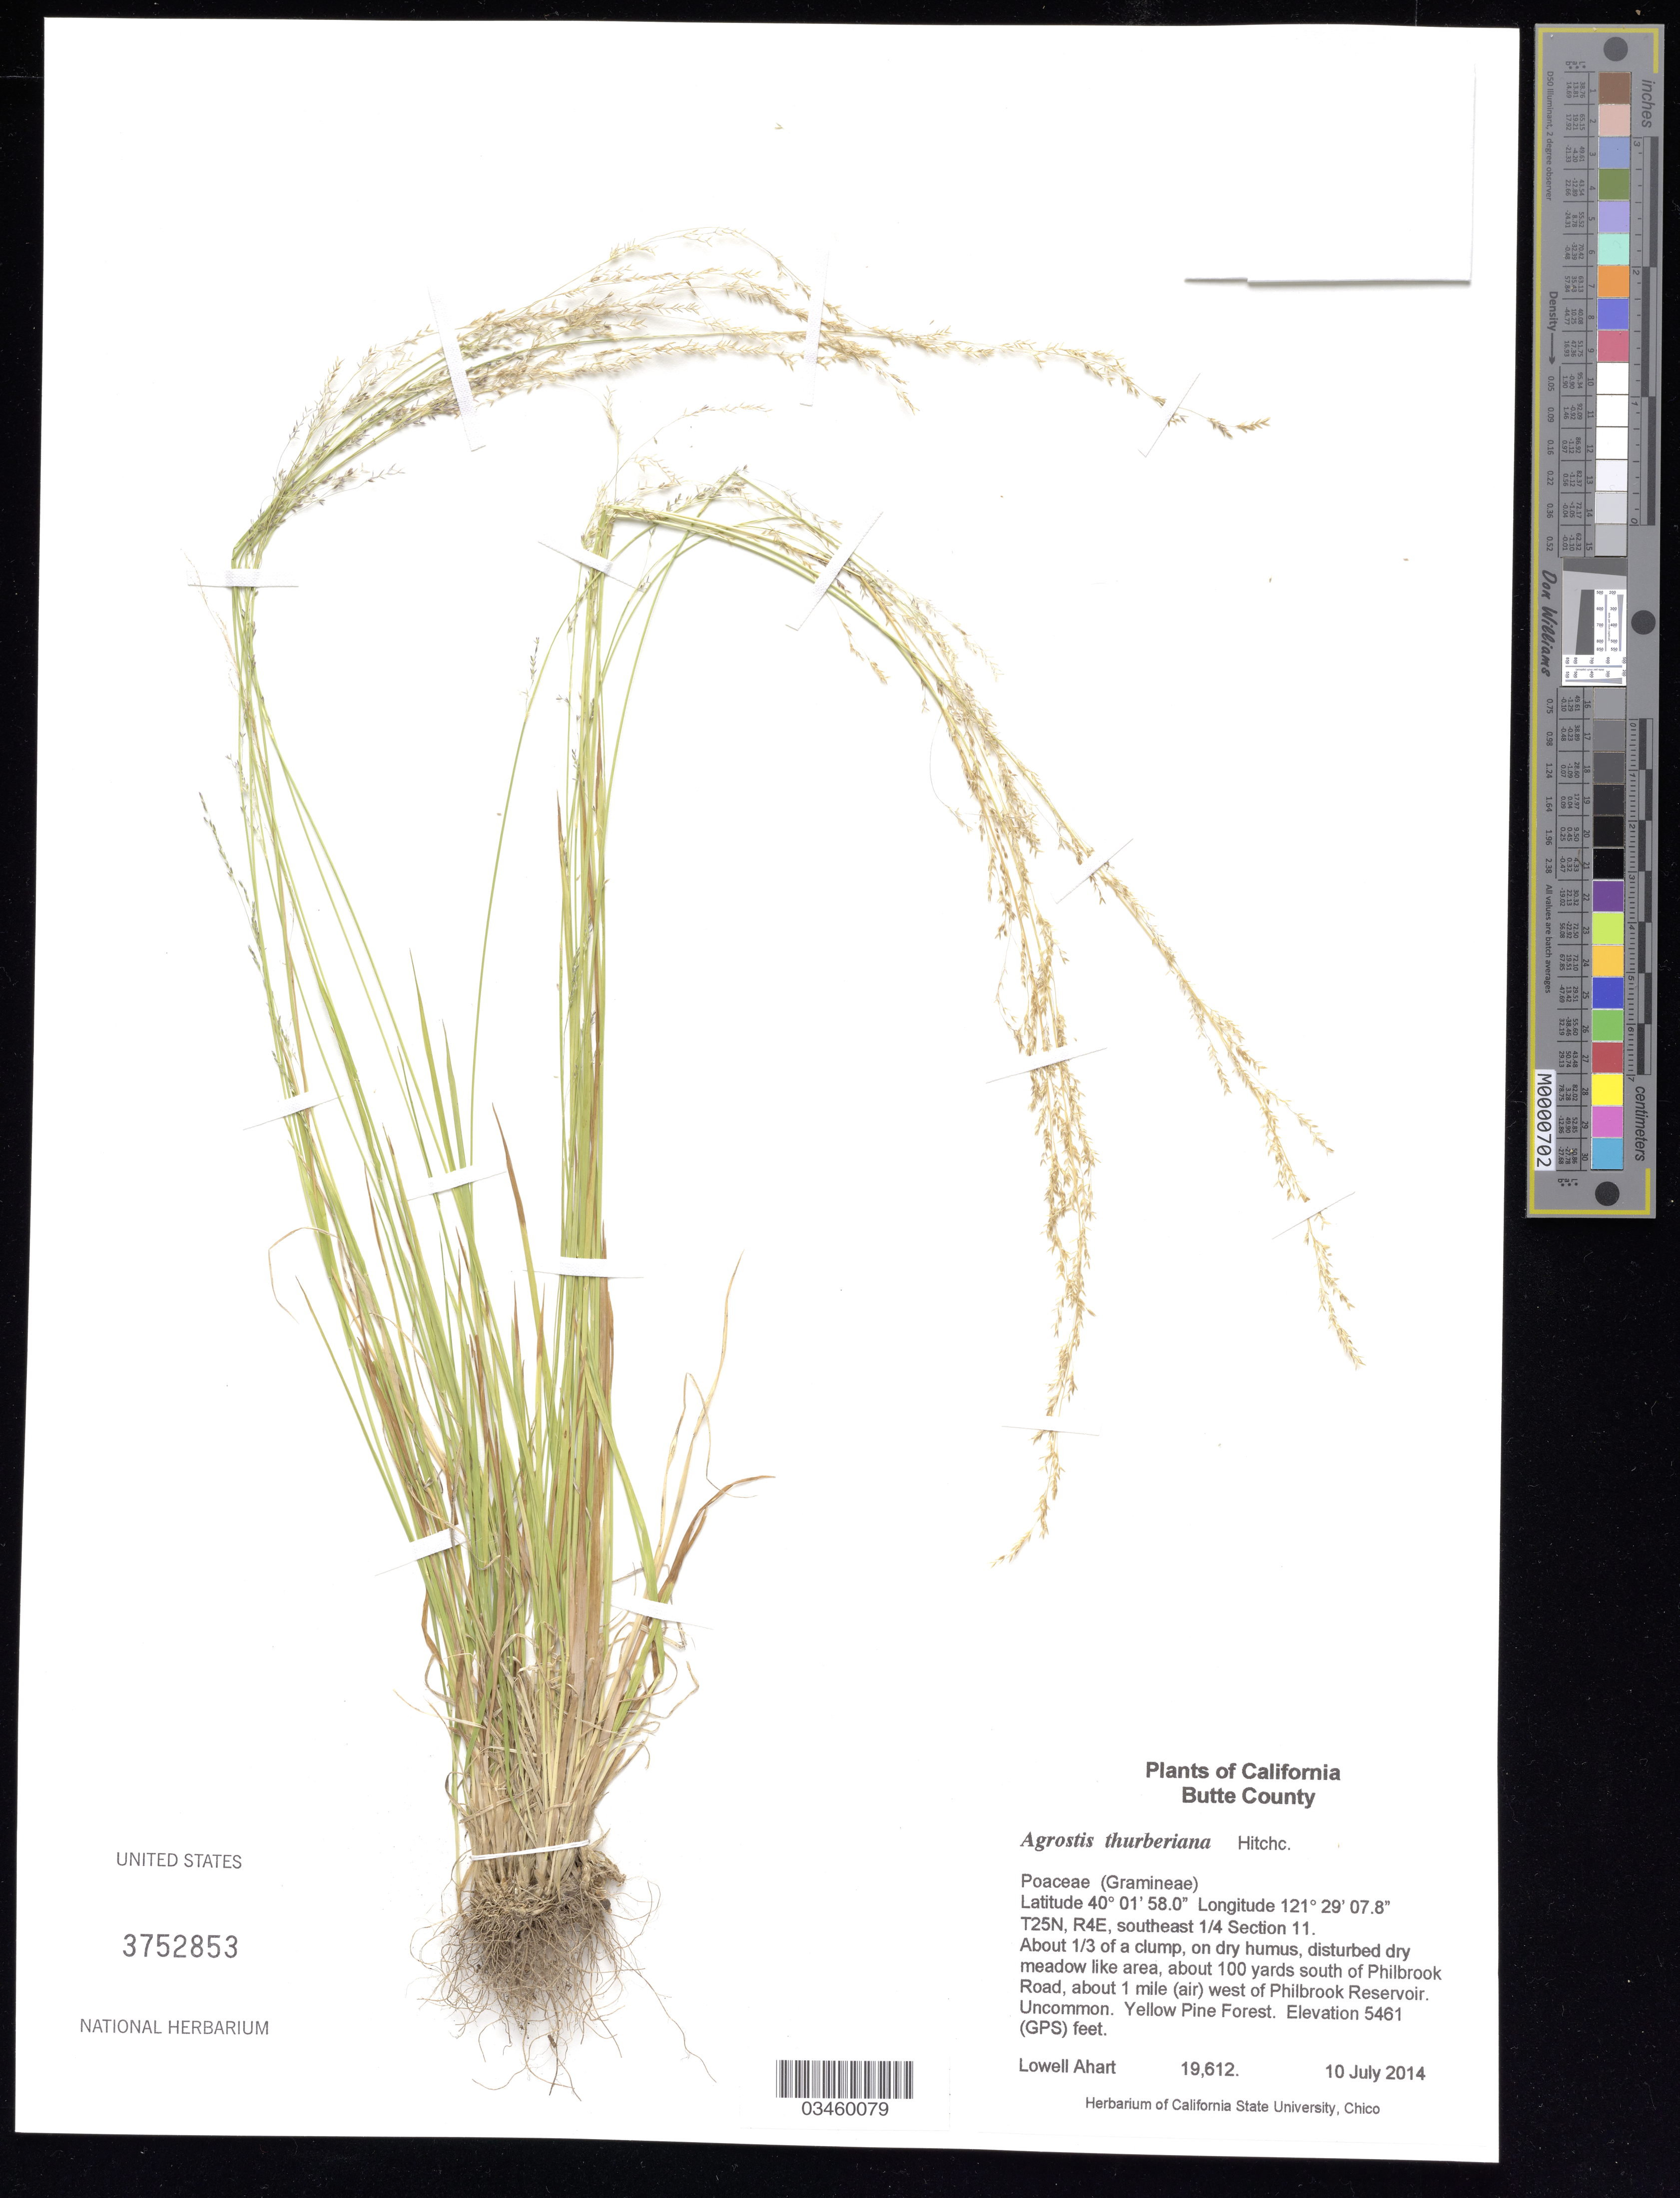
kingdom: Plantae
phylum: Tracheophyta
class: Liliopsida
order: Poales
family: Poaceae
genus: Agrostis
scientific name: Agrostis thurberiana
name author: Hitchc.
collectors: L. Ahart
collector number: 19628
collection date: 2014-07-10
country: United States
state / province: California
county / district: Butte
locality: Meadow about 100 yards south of Philbrook Road, about 1 mile (air) west of Philbrook Reservoir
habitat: Dry humus, disturbed dry meadow like area. Yellow Pine Forest.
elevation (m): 1665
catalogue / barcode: US 3752853